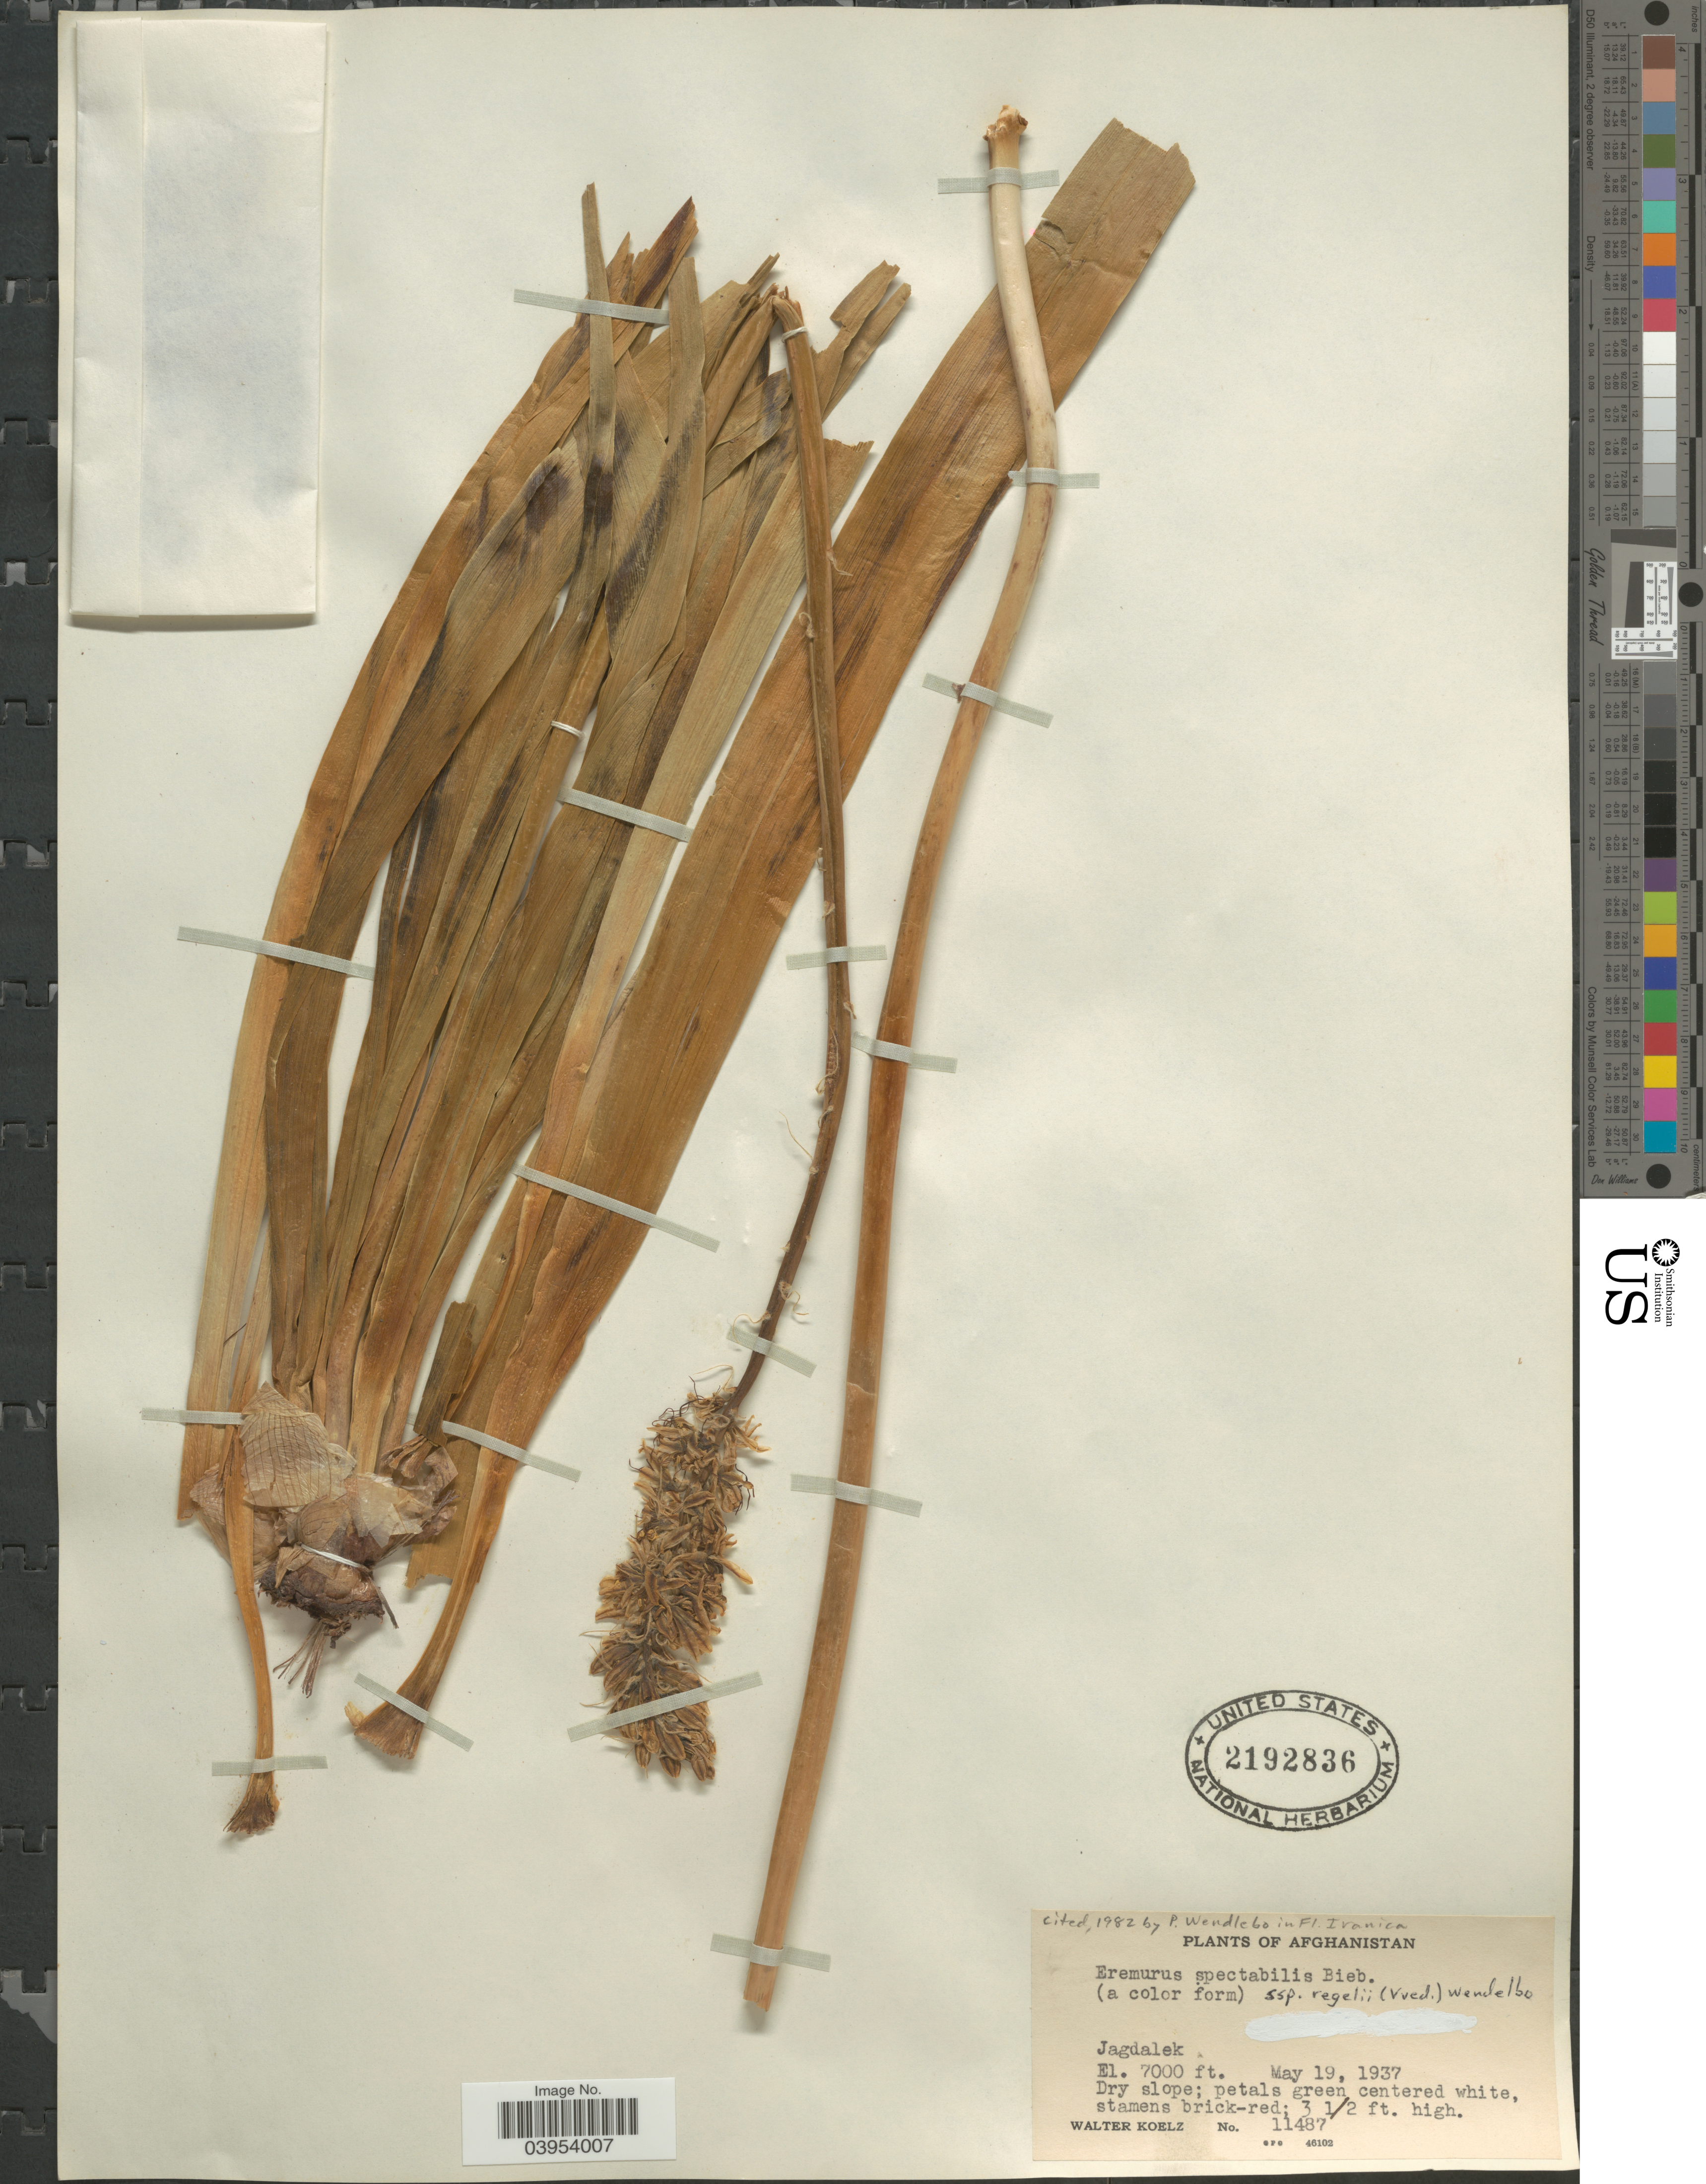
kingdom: Plantae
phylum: Tracheophyta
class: Liliopsida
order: Asparagales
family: Asphodelaceae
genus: Eremurus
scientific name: Eremurus spectabilis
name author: M. Bieb.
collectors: W. N. Koelz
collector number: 11487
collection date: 1937-05-19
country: Afghanistan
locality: Jagdalek.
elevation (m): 2134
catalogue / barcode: US 2192836